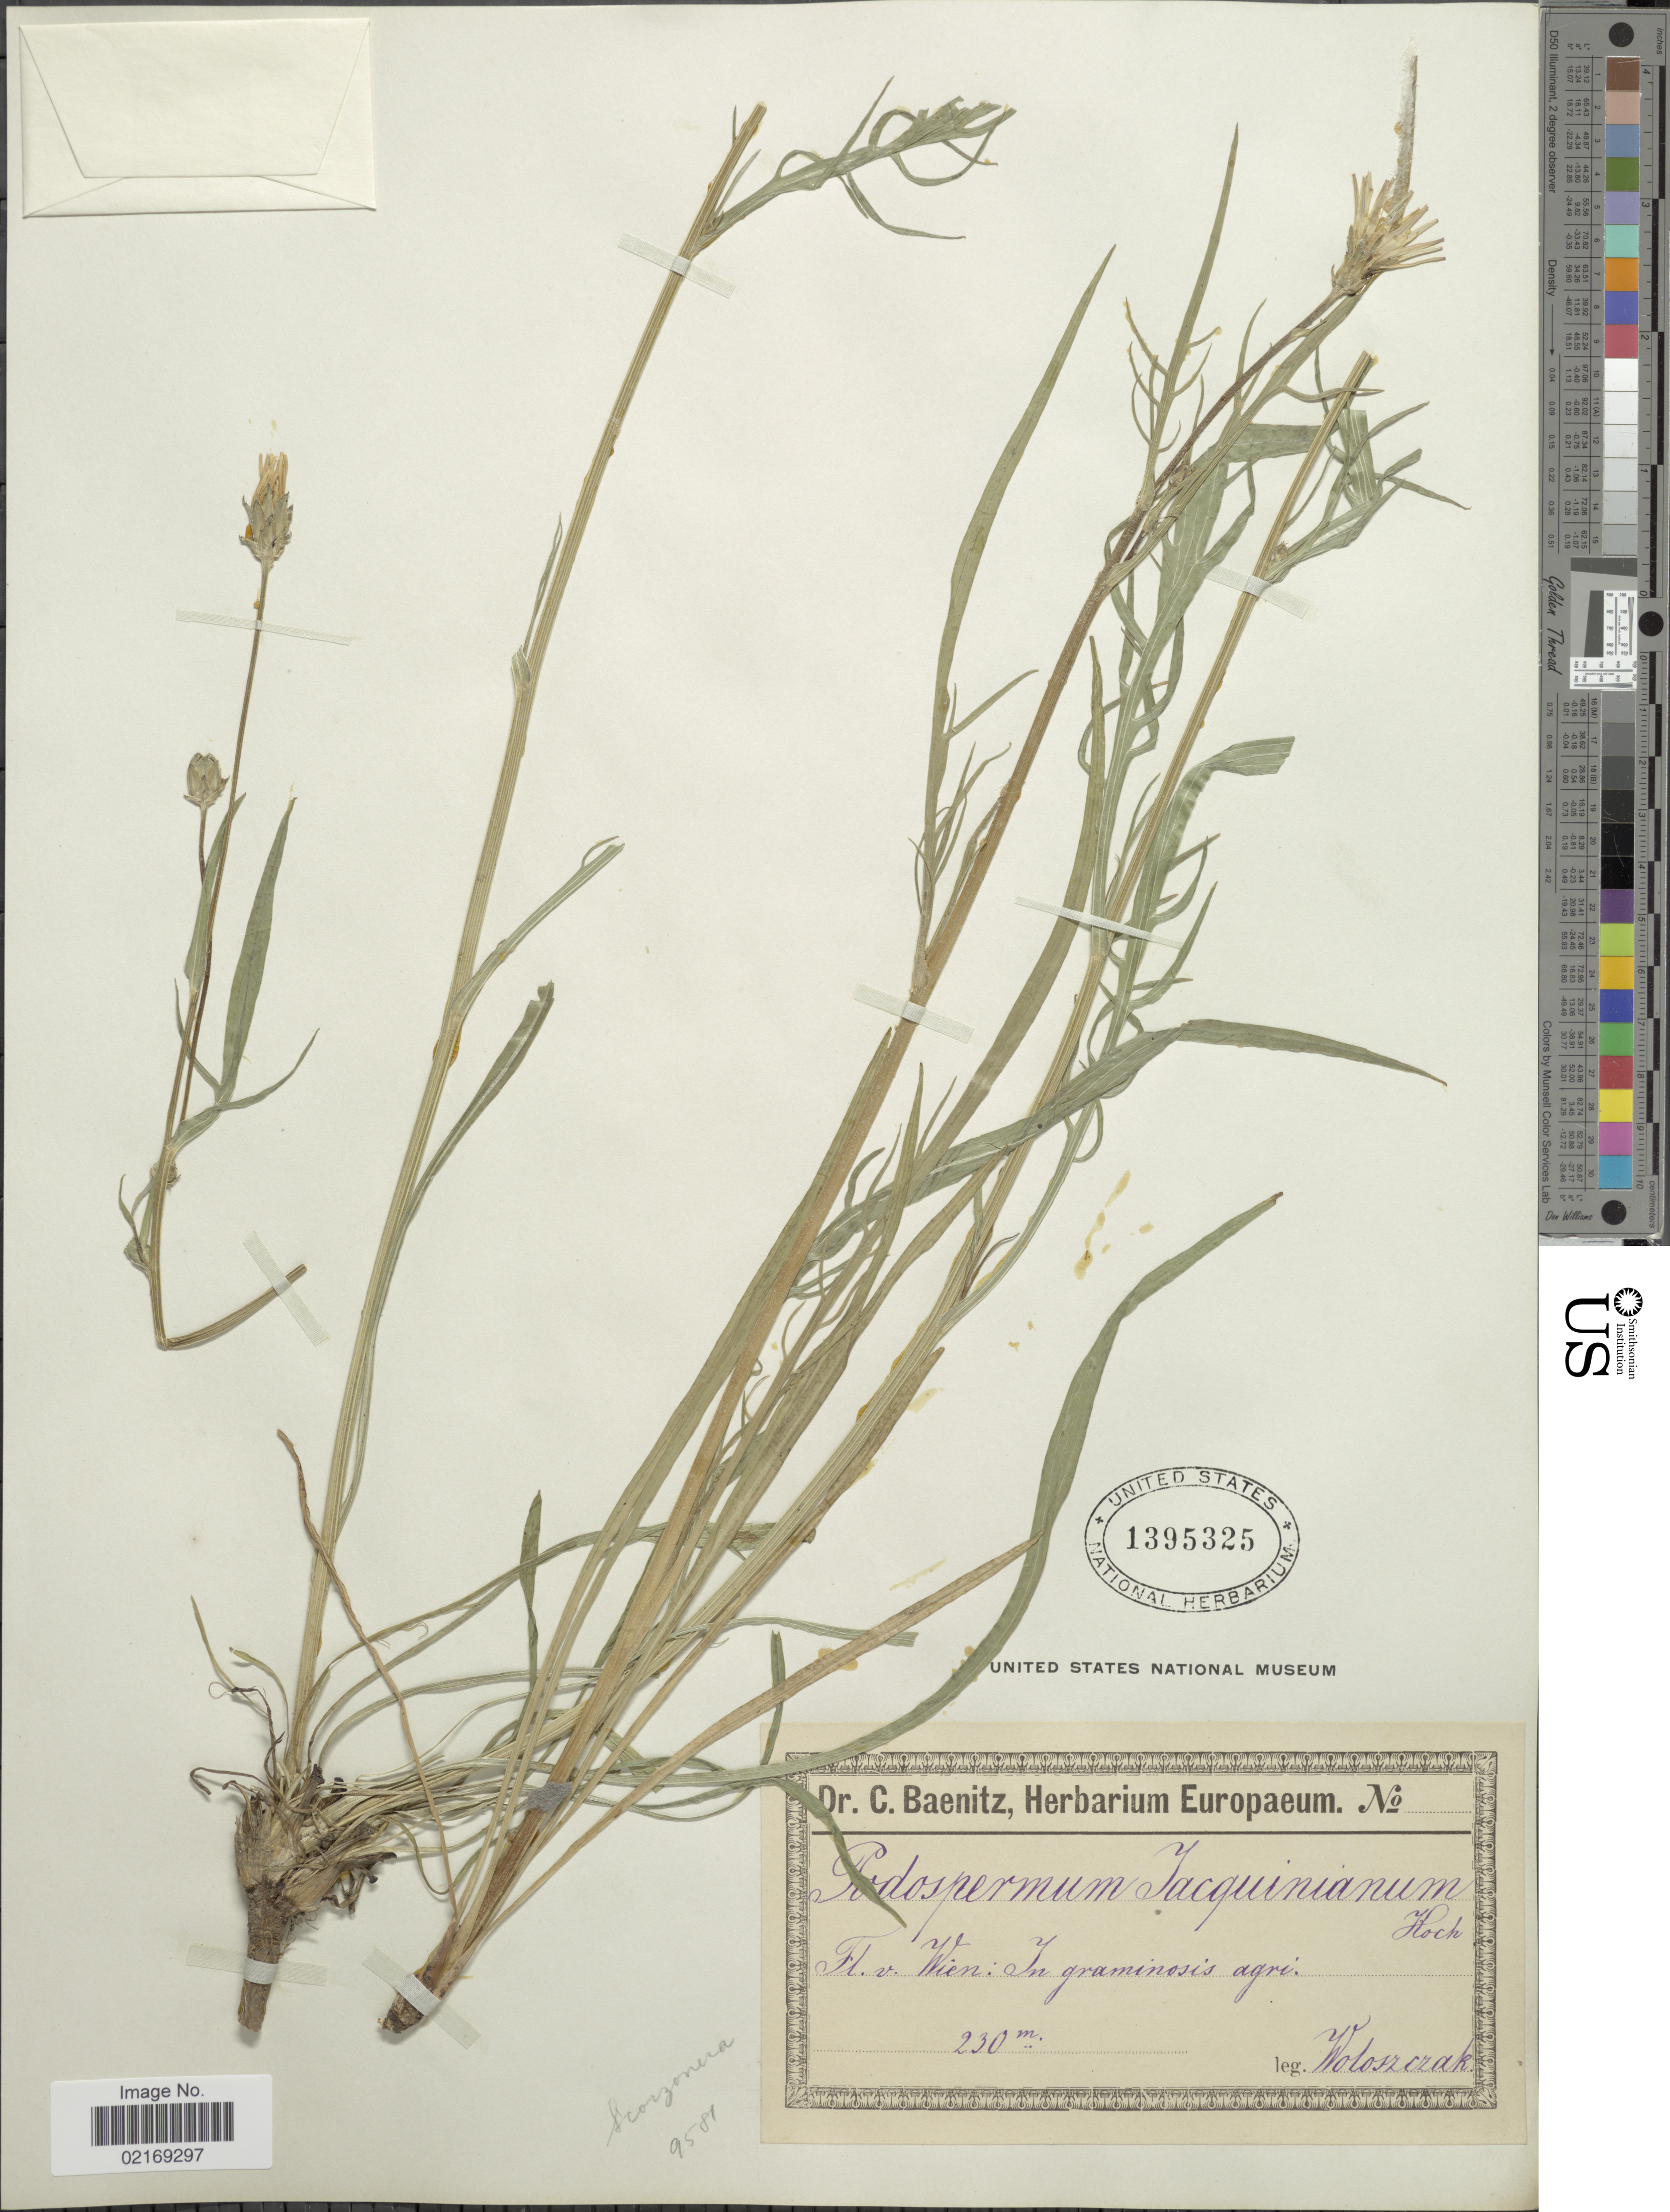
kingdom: Plantae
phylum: Tracheophyta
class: Magnoliopsida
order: Asterales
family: Asteraceae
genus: Podospermum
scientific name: Podospermum canum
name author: C.A. Mey.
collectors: Woloszczak, E.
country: Austria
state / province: Wien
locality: In graminosis agri.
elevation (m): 230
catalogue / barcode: US 1395325